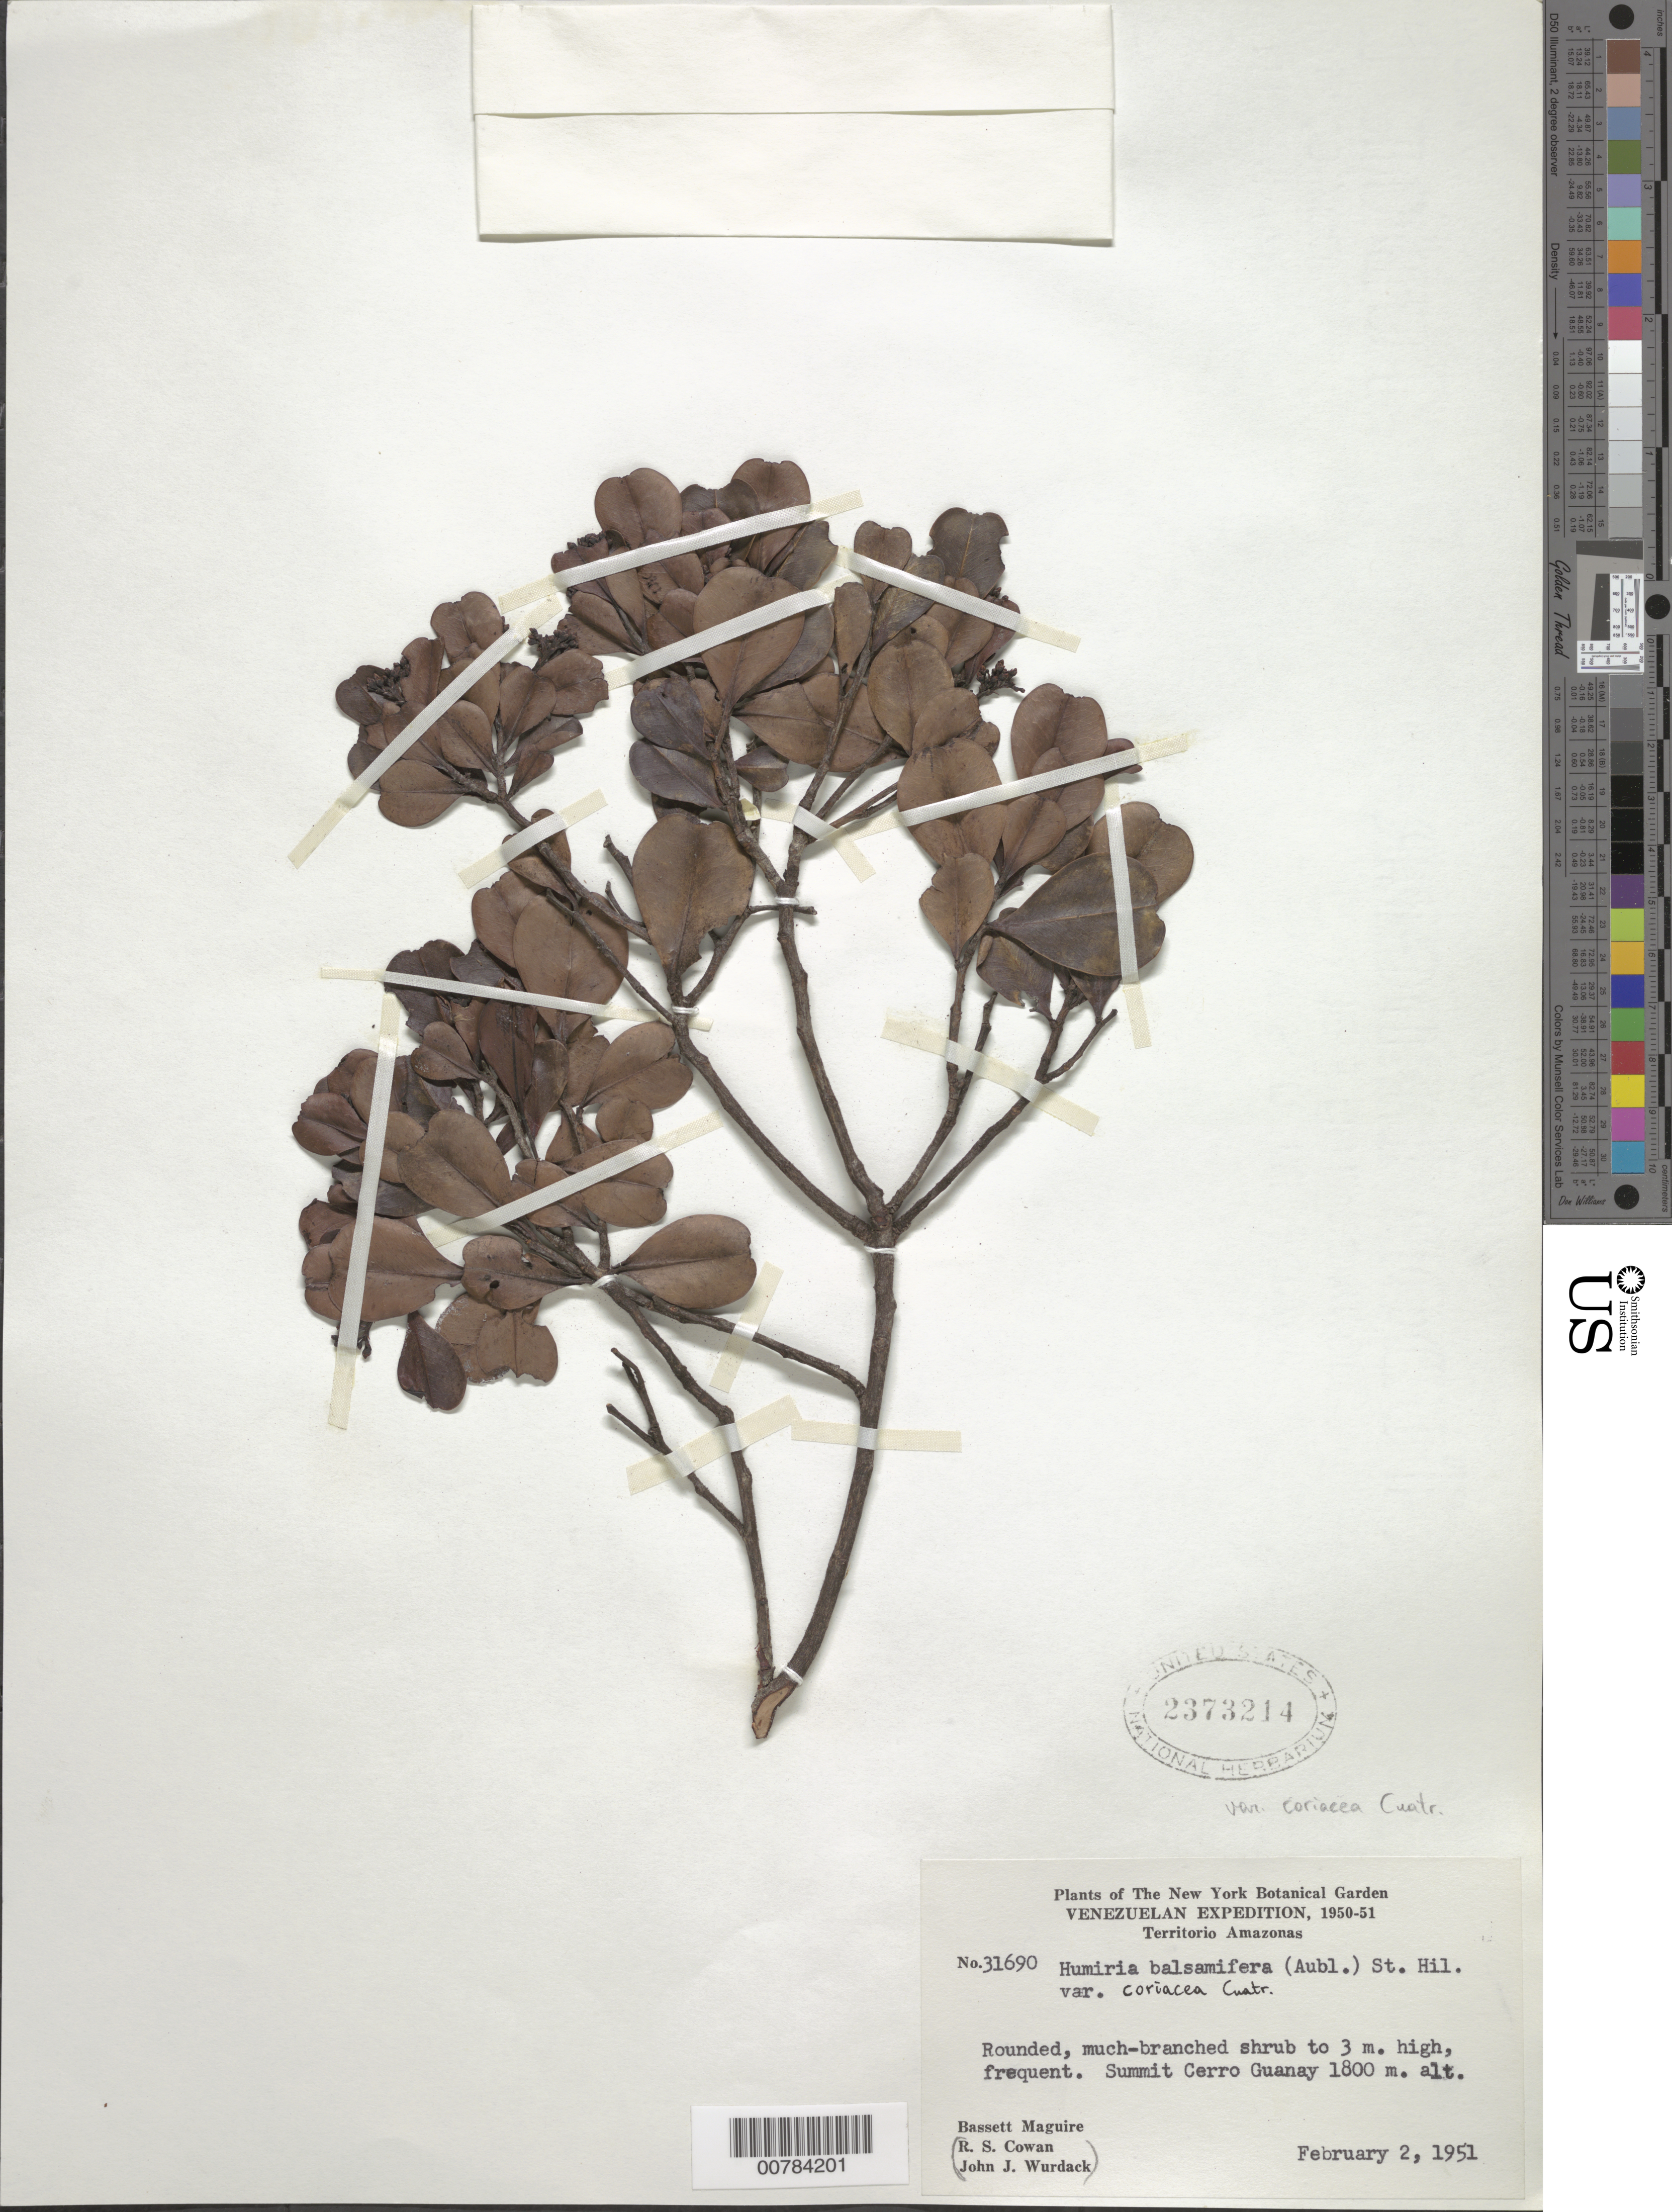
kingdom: Plantae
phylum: Tracheophyta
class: Magnoliopsida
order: Malpighiales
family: Humiriaceae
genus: Humiria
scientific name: Humiria balsamifera var. coriacea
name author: Cuatrec.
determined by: Cuatrecasas, J.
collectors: B. Maguire, K. D. Phelps, C. B. Hitchcock & G. Budowski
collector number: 31690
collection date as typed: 2-Feb-51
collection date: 1951-02-02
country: Venezuela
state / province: Amazonas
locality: Caño Guaviarito, Río Manapiare, Río Ventuari, Cerro Guanay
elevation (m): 1800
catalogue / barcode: US 2373214